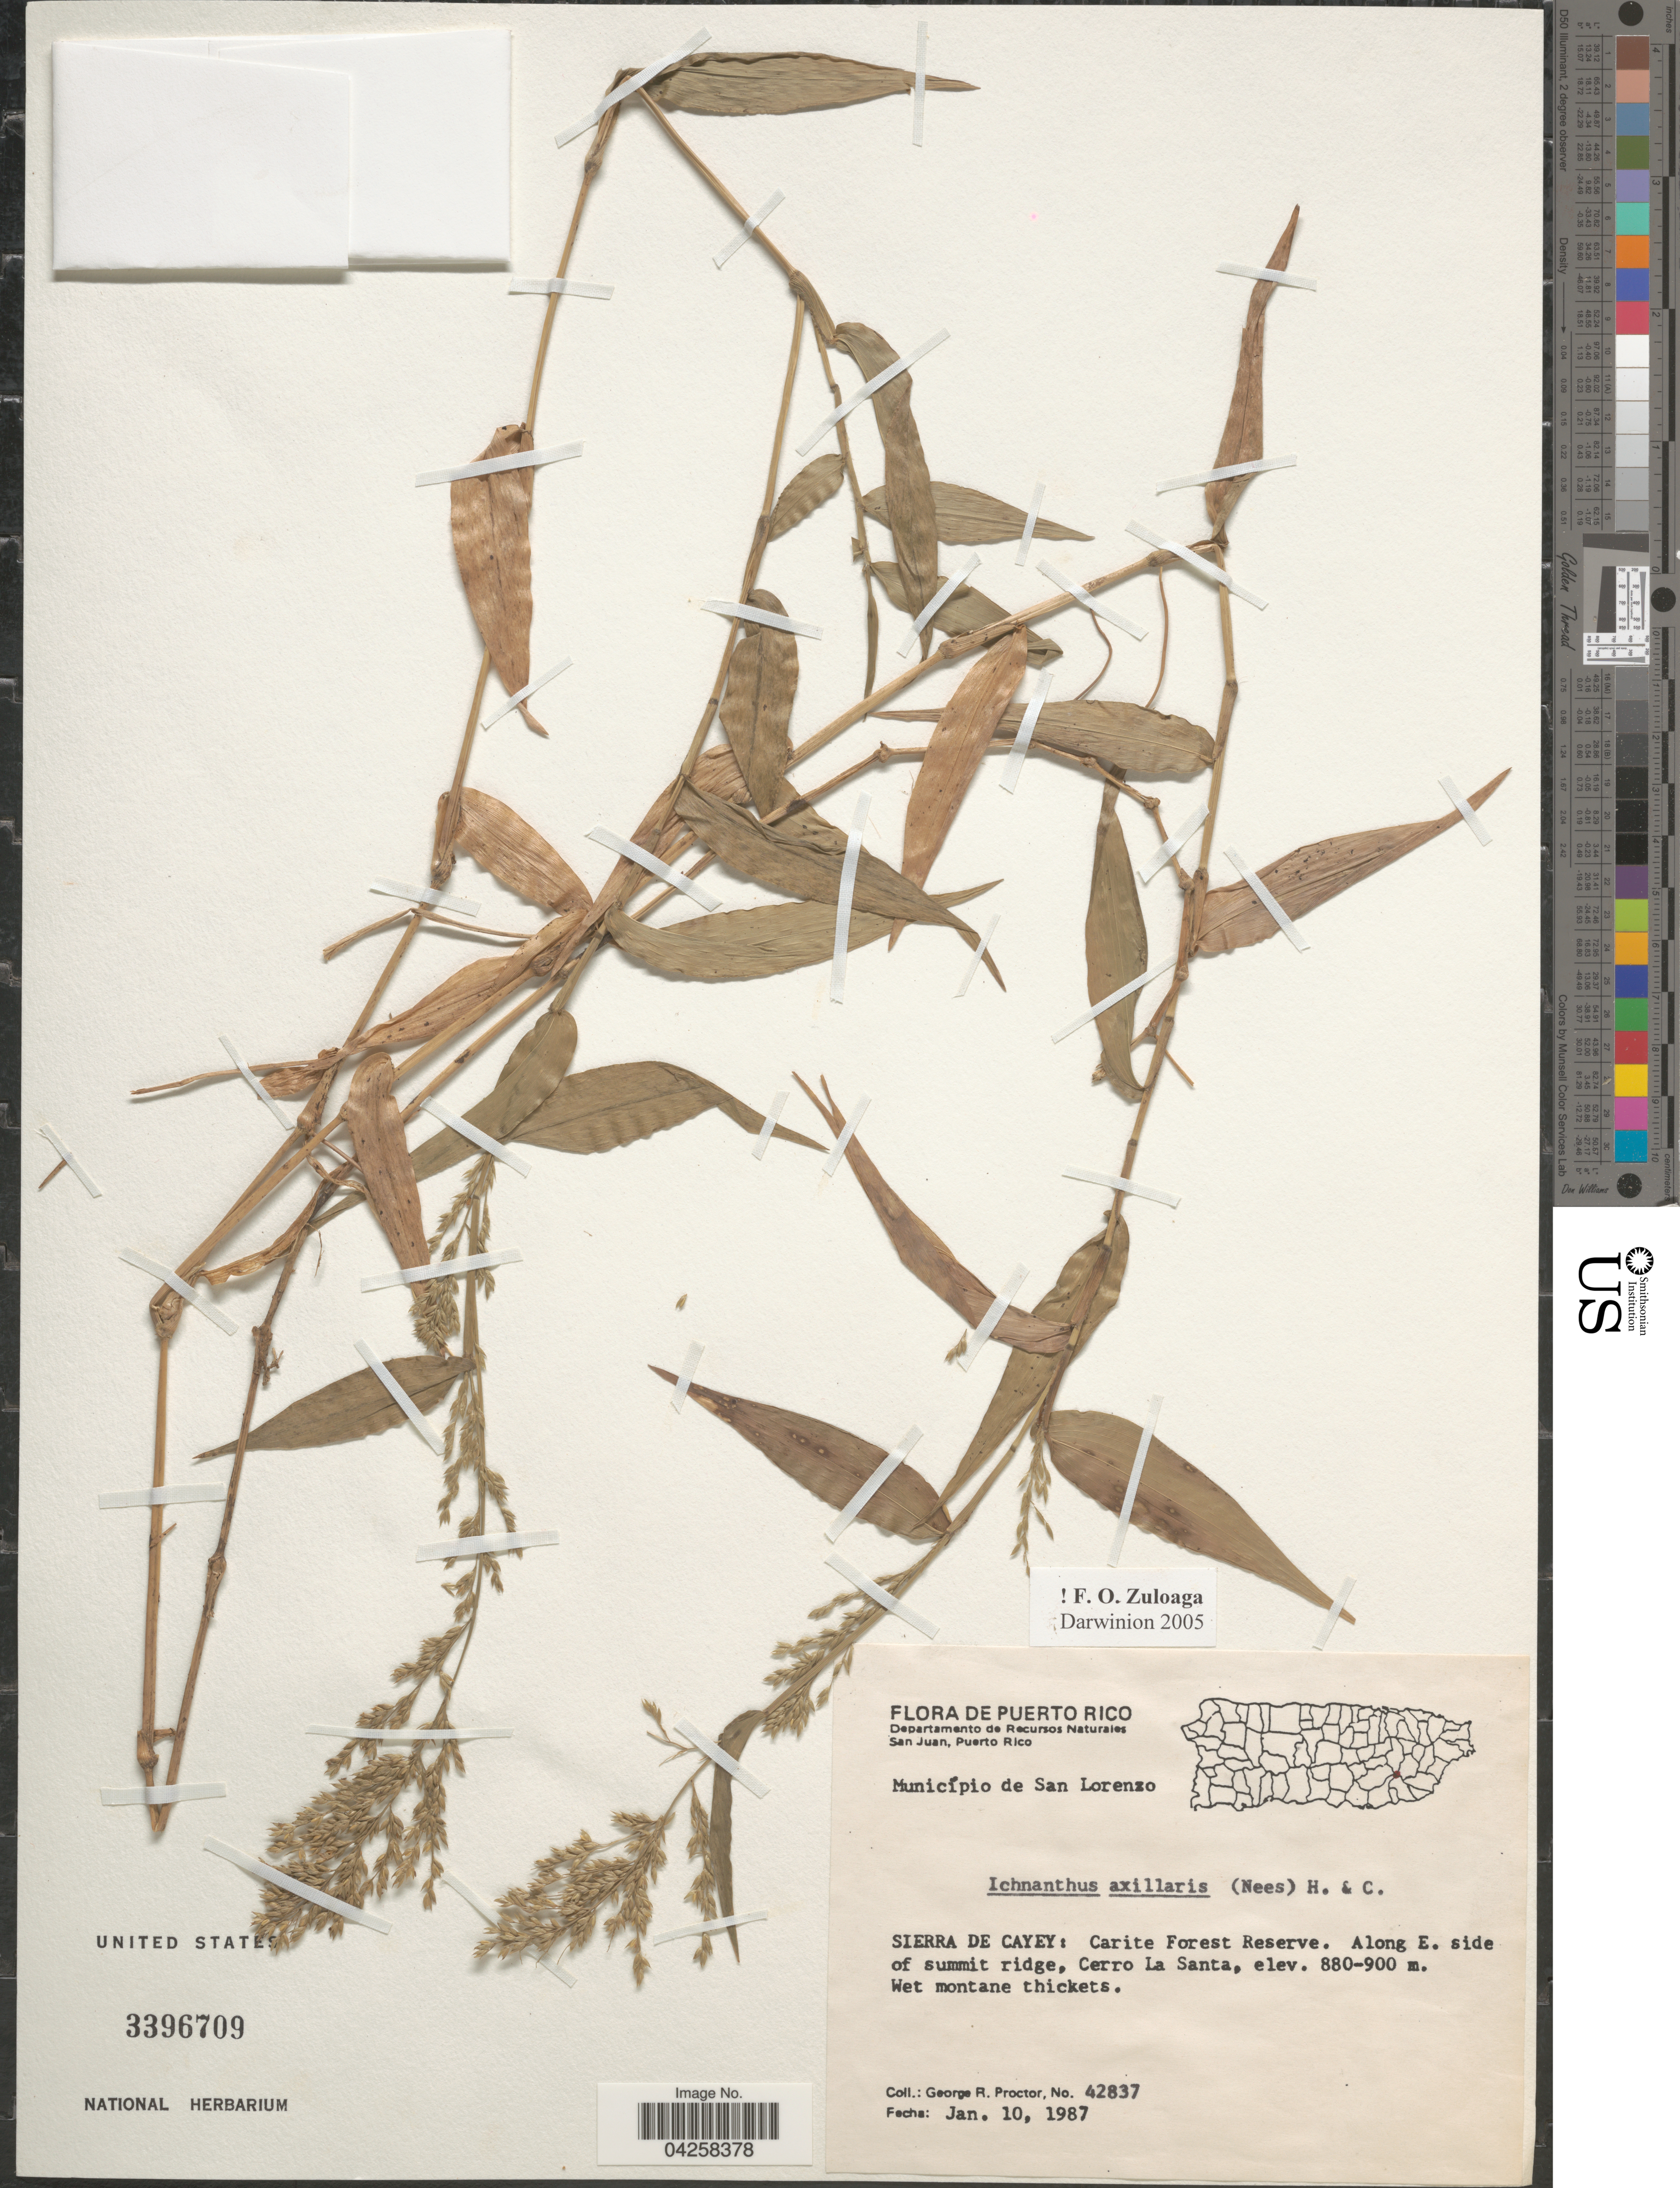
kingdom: Plantae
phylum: Tracheophyta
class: Liliopsida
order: Poales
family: Poaceae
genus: Ichnanthus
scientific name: Ichnanthus pallens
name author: (Sw.) Munro ex Benth.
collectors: G. Proctor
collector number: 42837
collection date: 1987-01-10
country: Puerto Rico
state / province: San Juan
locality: Departamento de Recursos Naturales. Município de San Lorenzo. Sierra de Cayey: Carite Forest Reserve. Along E. side of summit ridge, Cerro La Santa.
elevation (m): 880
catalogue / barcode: US 3396709